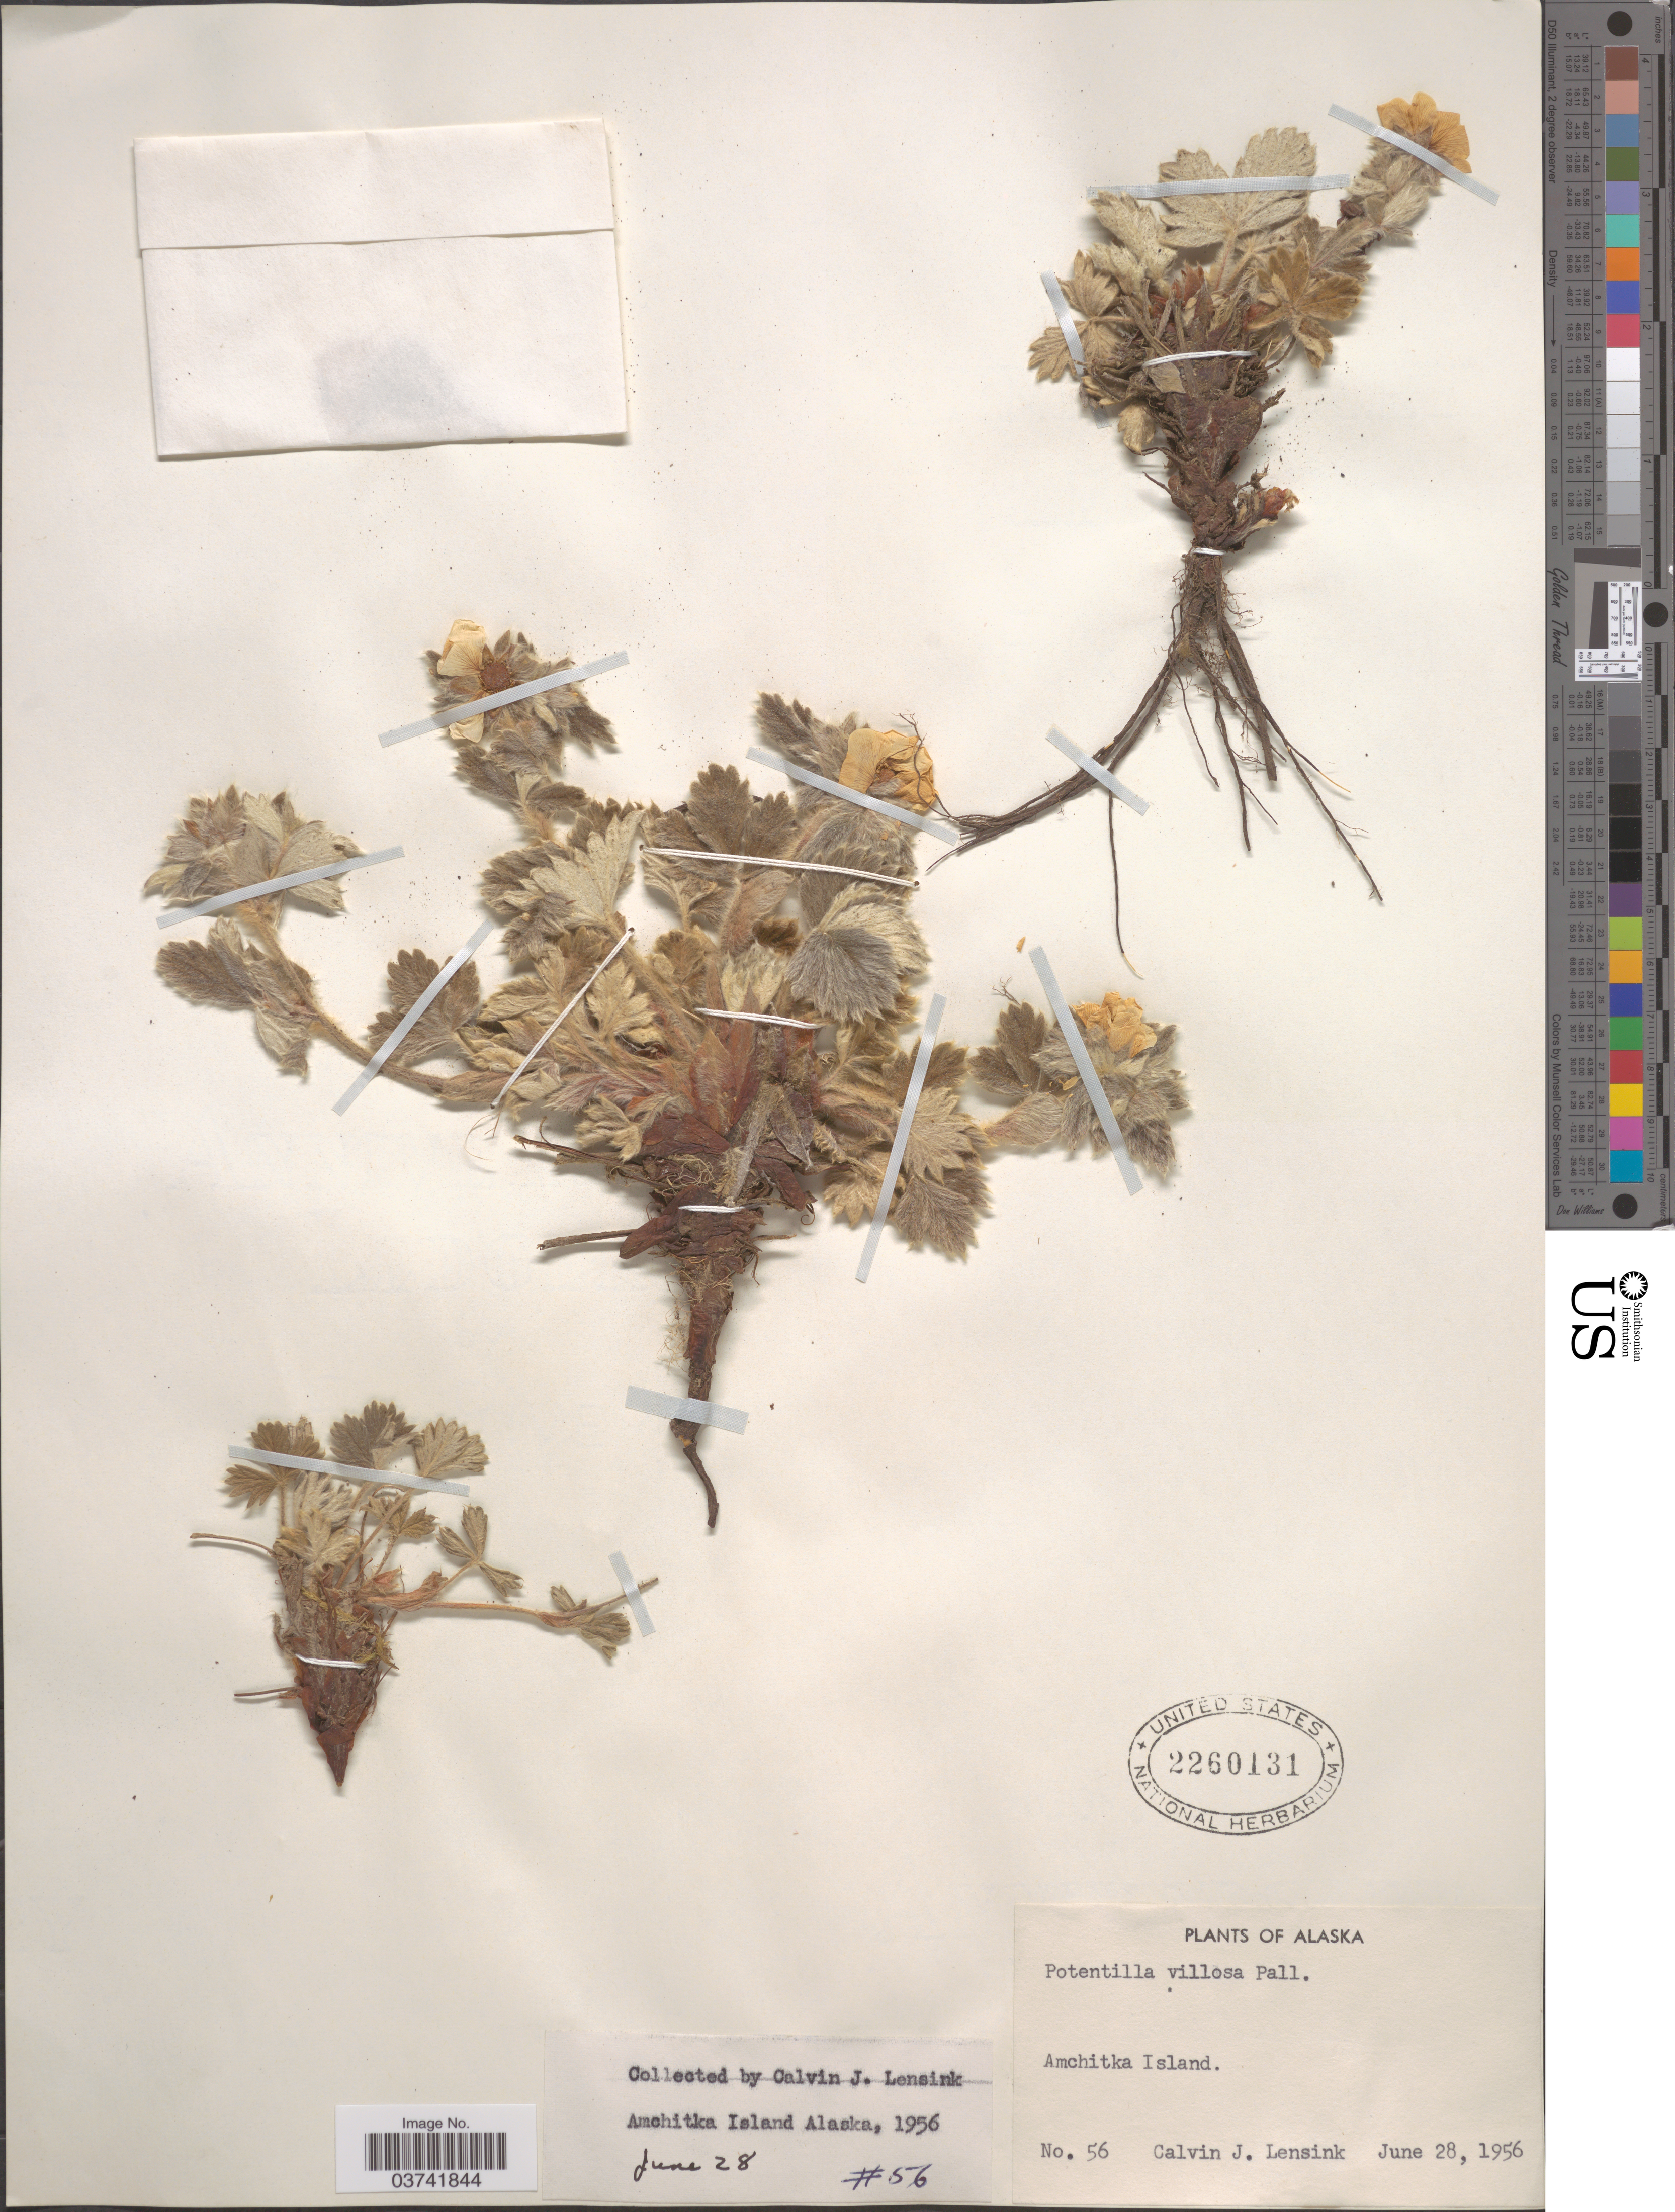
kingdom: Plantae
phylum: Tracheophyta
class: Magnoliopsida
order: Rosales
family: Rosaceae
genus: Potentilla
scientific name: Potentilla villosa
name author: Pall. ex Pursh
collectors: C. Lensink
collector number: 56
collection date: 1956-06-28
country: United States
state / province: Alaska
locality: Amchitka Island.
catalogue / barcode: US 2260131